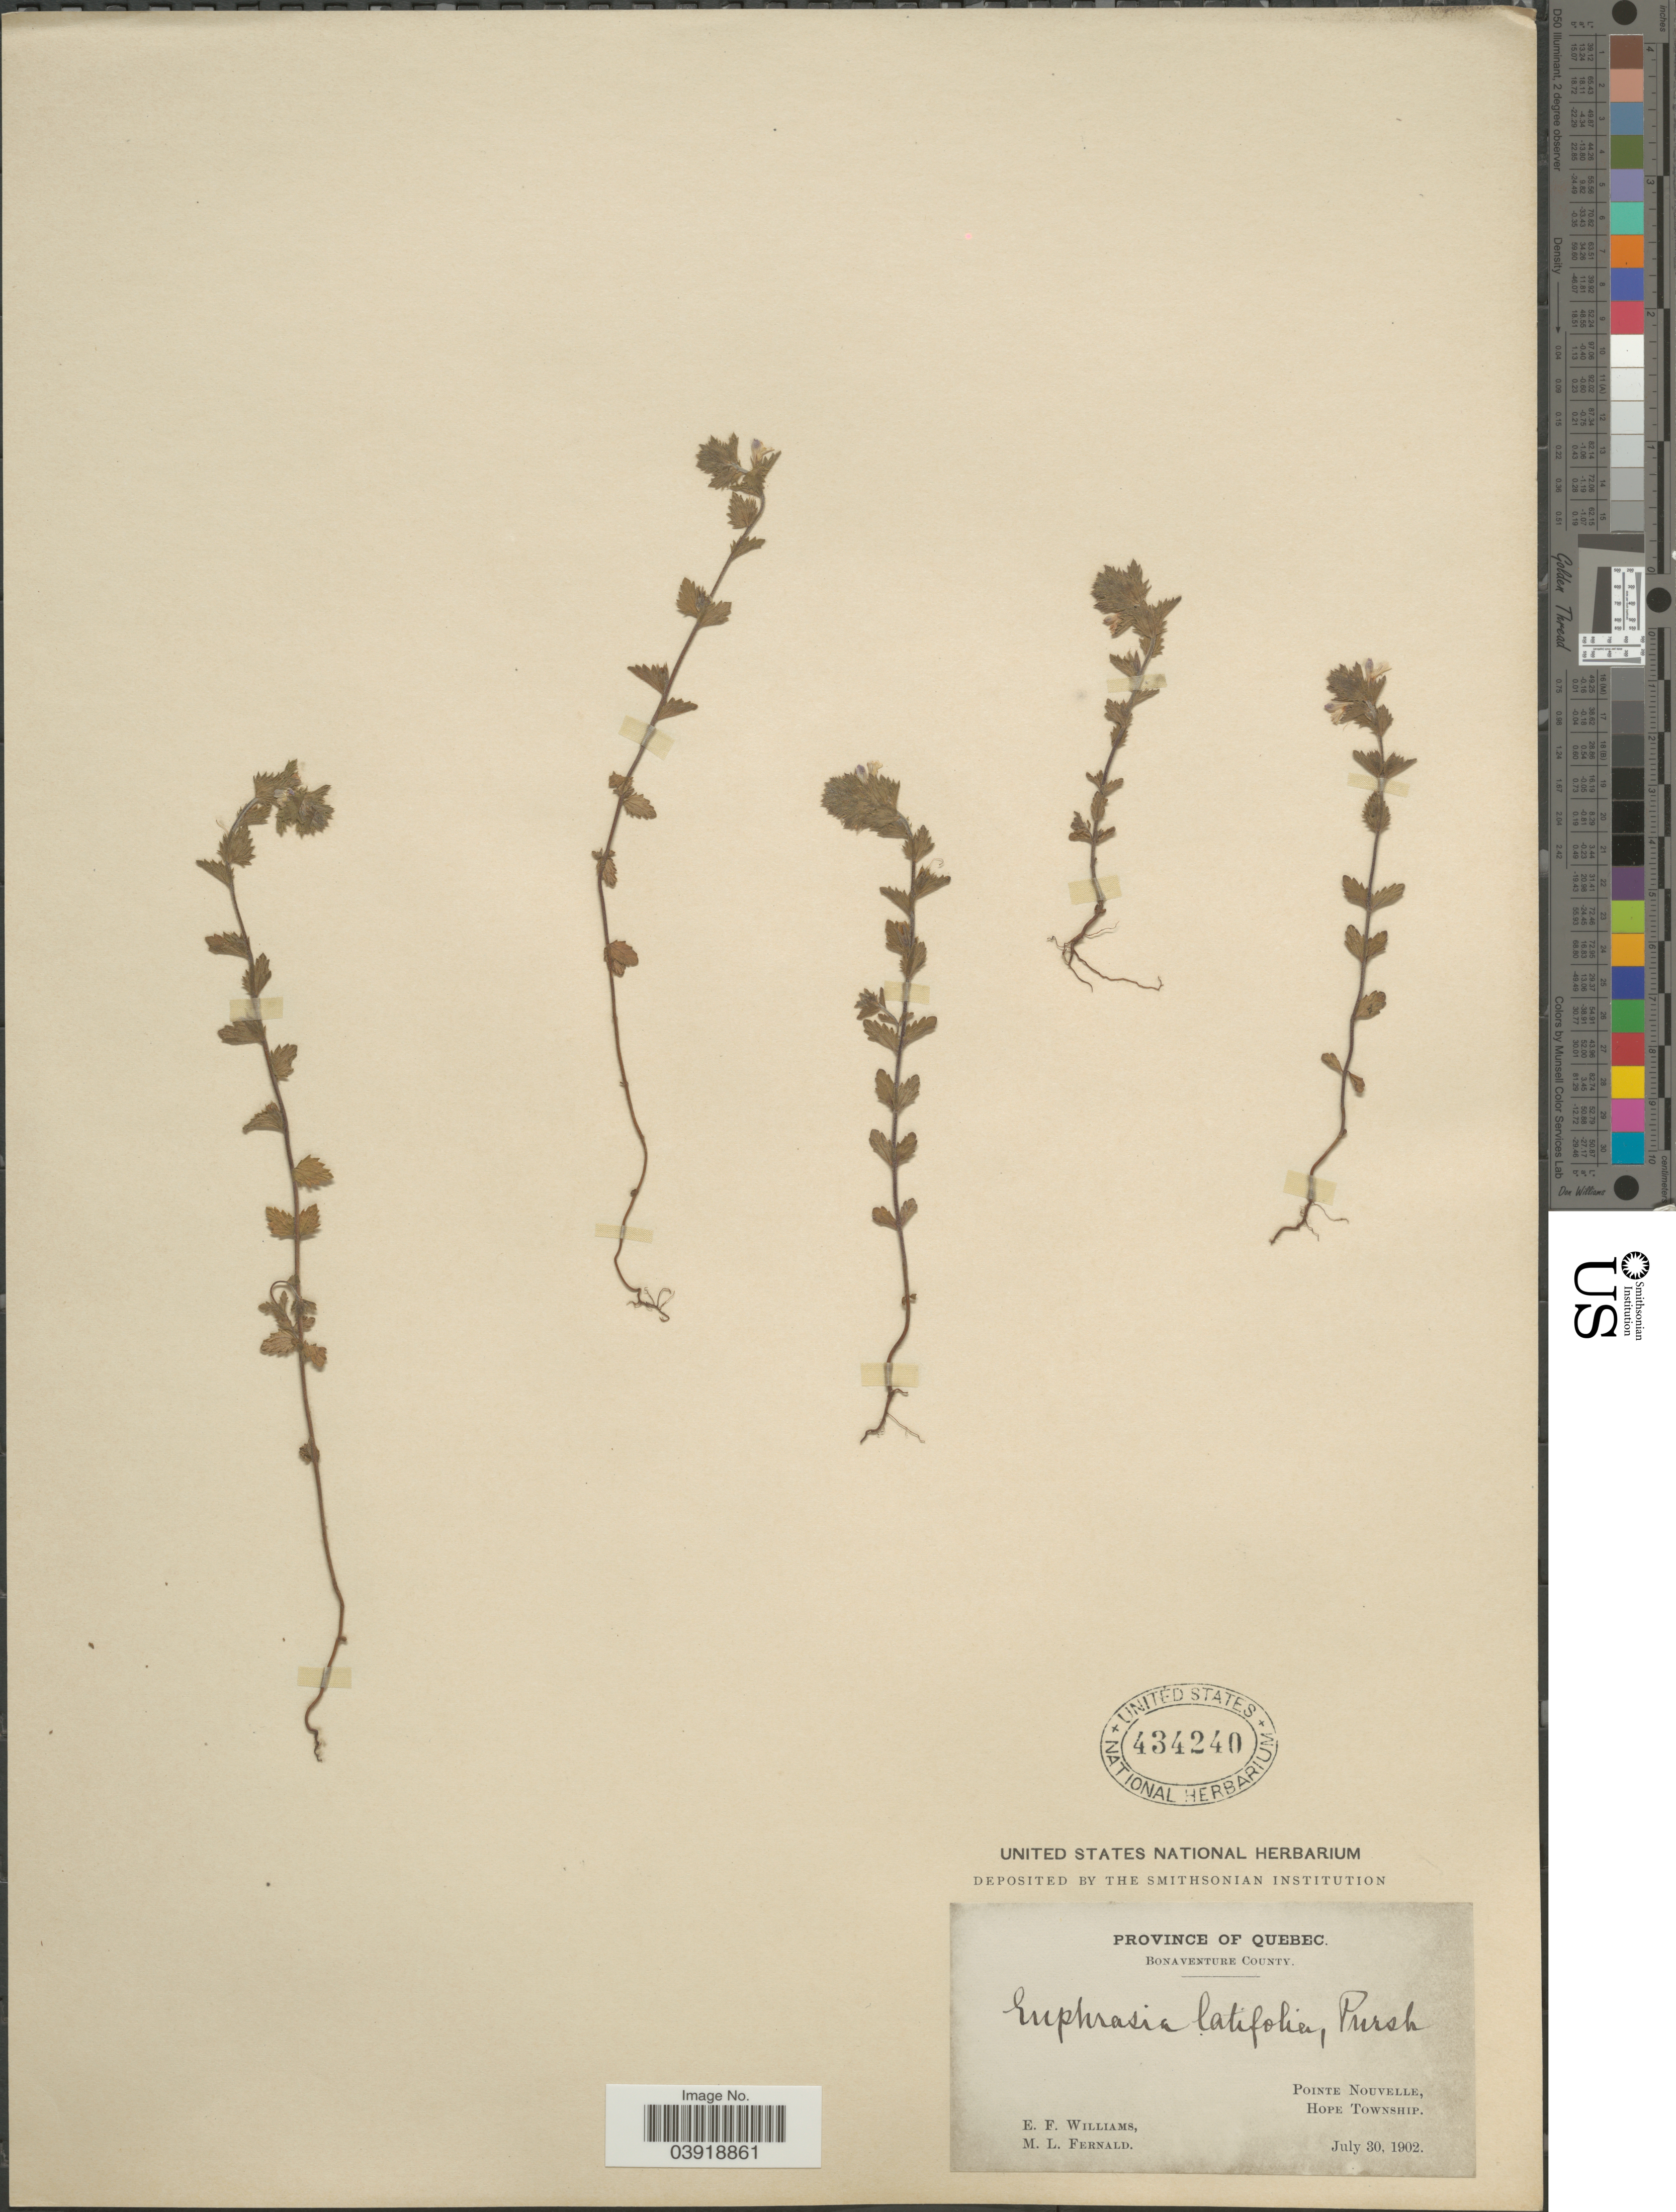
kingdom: Plantae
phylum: Tracheophyta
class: Magnoliopsida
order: Lamiales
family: Orobanchaceae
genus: Euphrasia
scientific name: Euphrasia latifolia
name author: Schur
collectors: E. Williams & M. L. Fernald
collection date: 1902-07-30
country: Canada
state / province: Quebec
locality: Bonaventure County. Pointe Nouvelle, Hope Township.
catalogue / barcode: US 434240